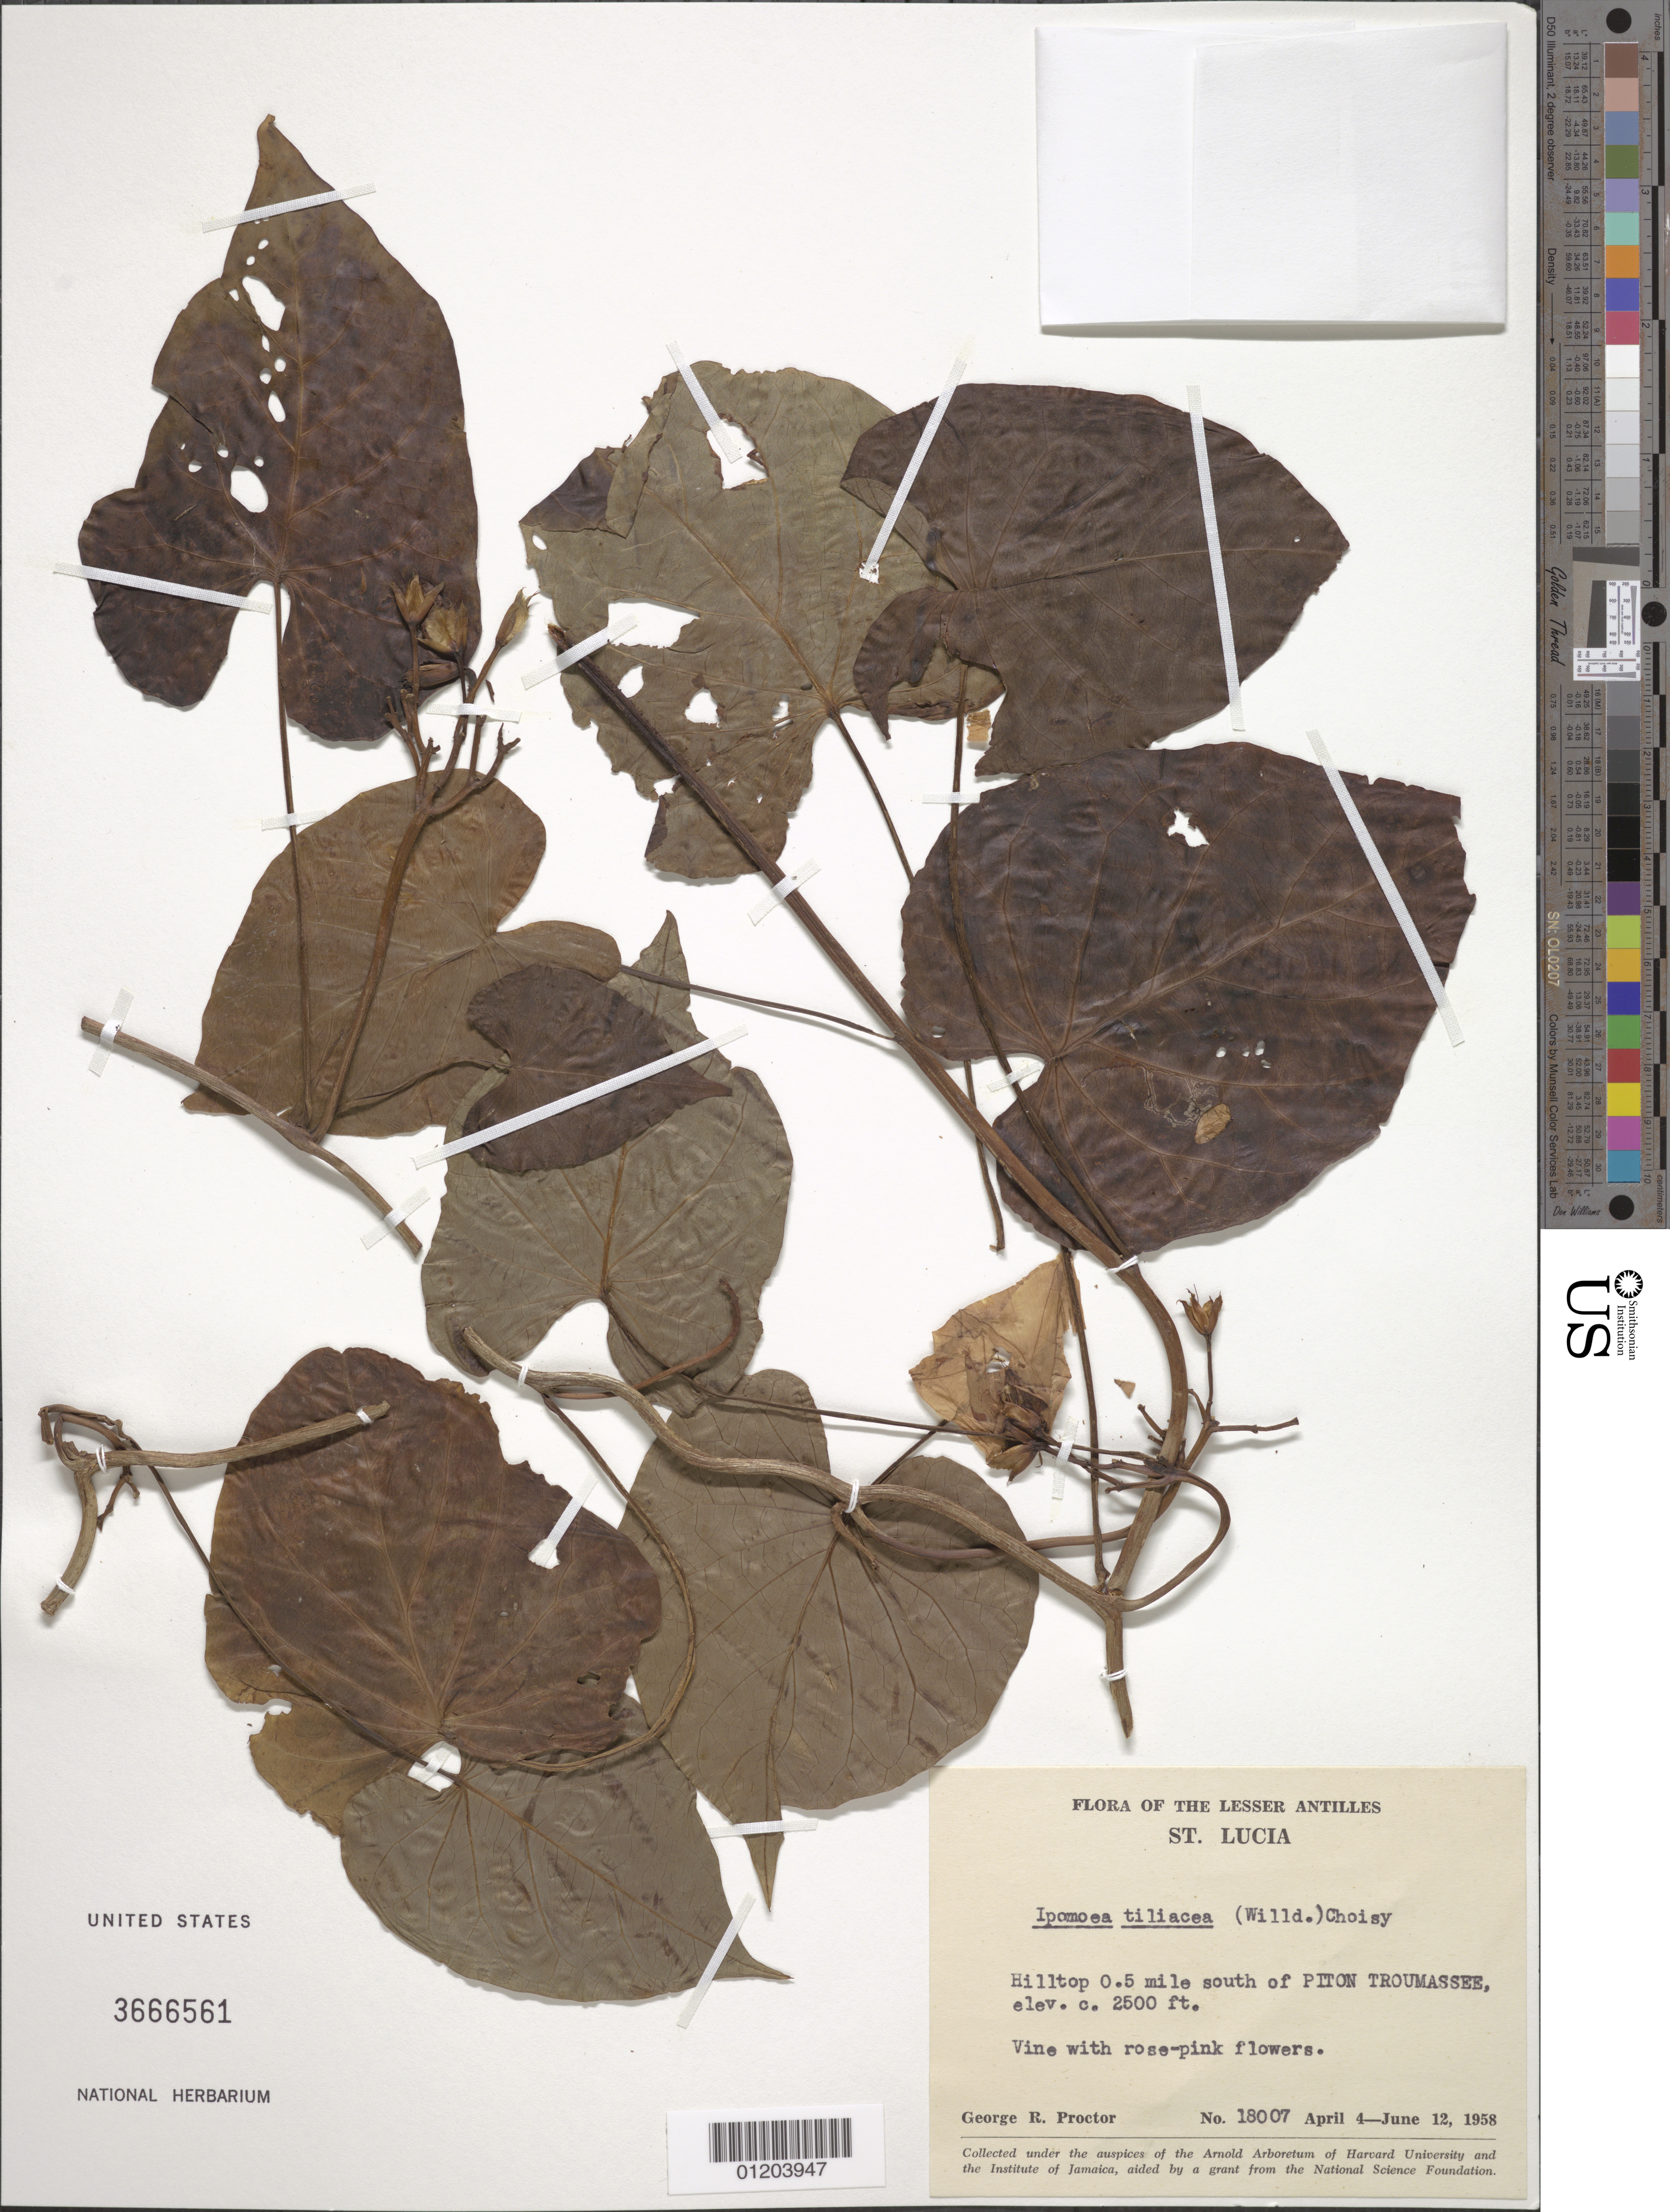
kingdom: Plantae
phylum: Tracheophyta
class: Magnoliopsida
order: Solanales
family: Convolvulaceae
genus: Ipomoea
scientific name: Ipomoea tiliacea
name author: (Willd.) Choisy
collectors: G. R. Proctor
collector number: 18007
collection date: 1958-04-04/1958-06-12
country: St. Lucia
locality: Piton Troumassée, hilltop 0.5 mile S.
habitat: Hilltop.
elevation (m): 762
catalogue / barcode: US 3666561